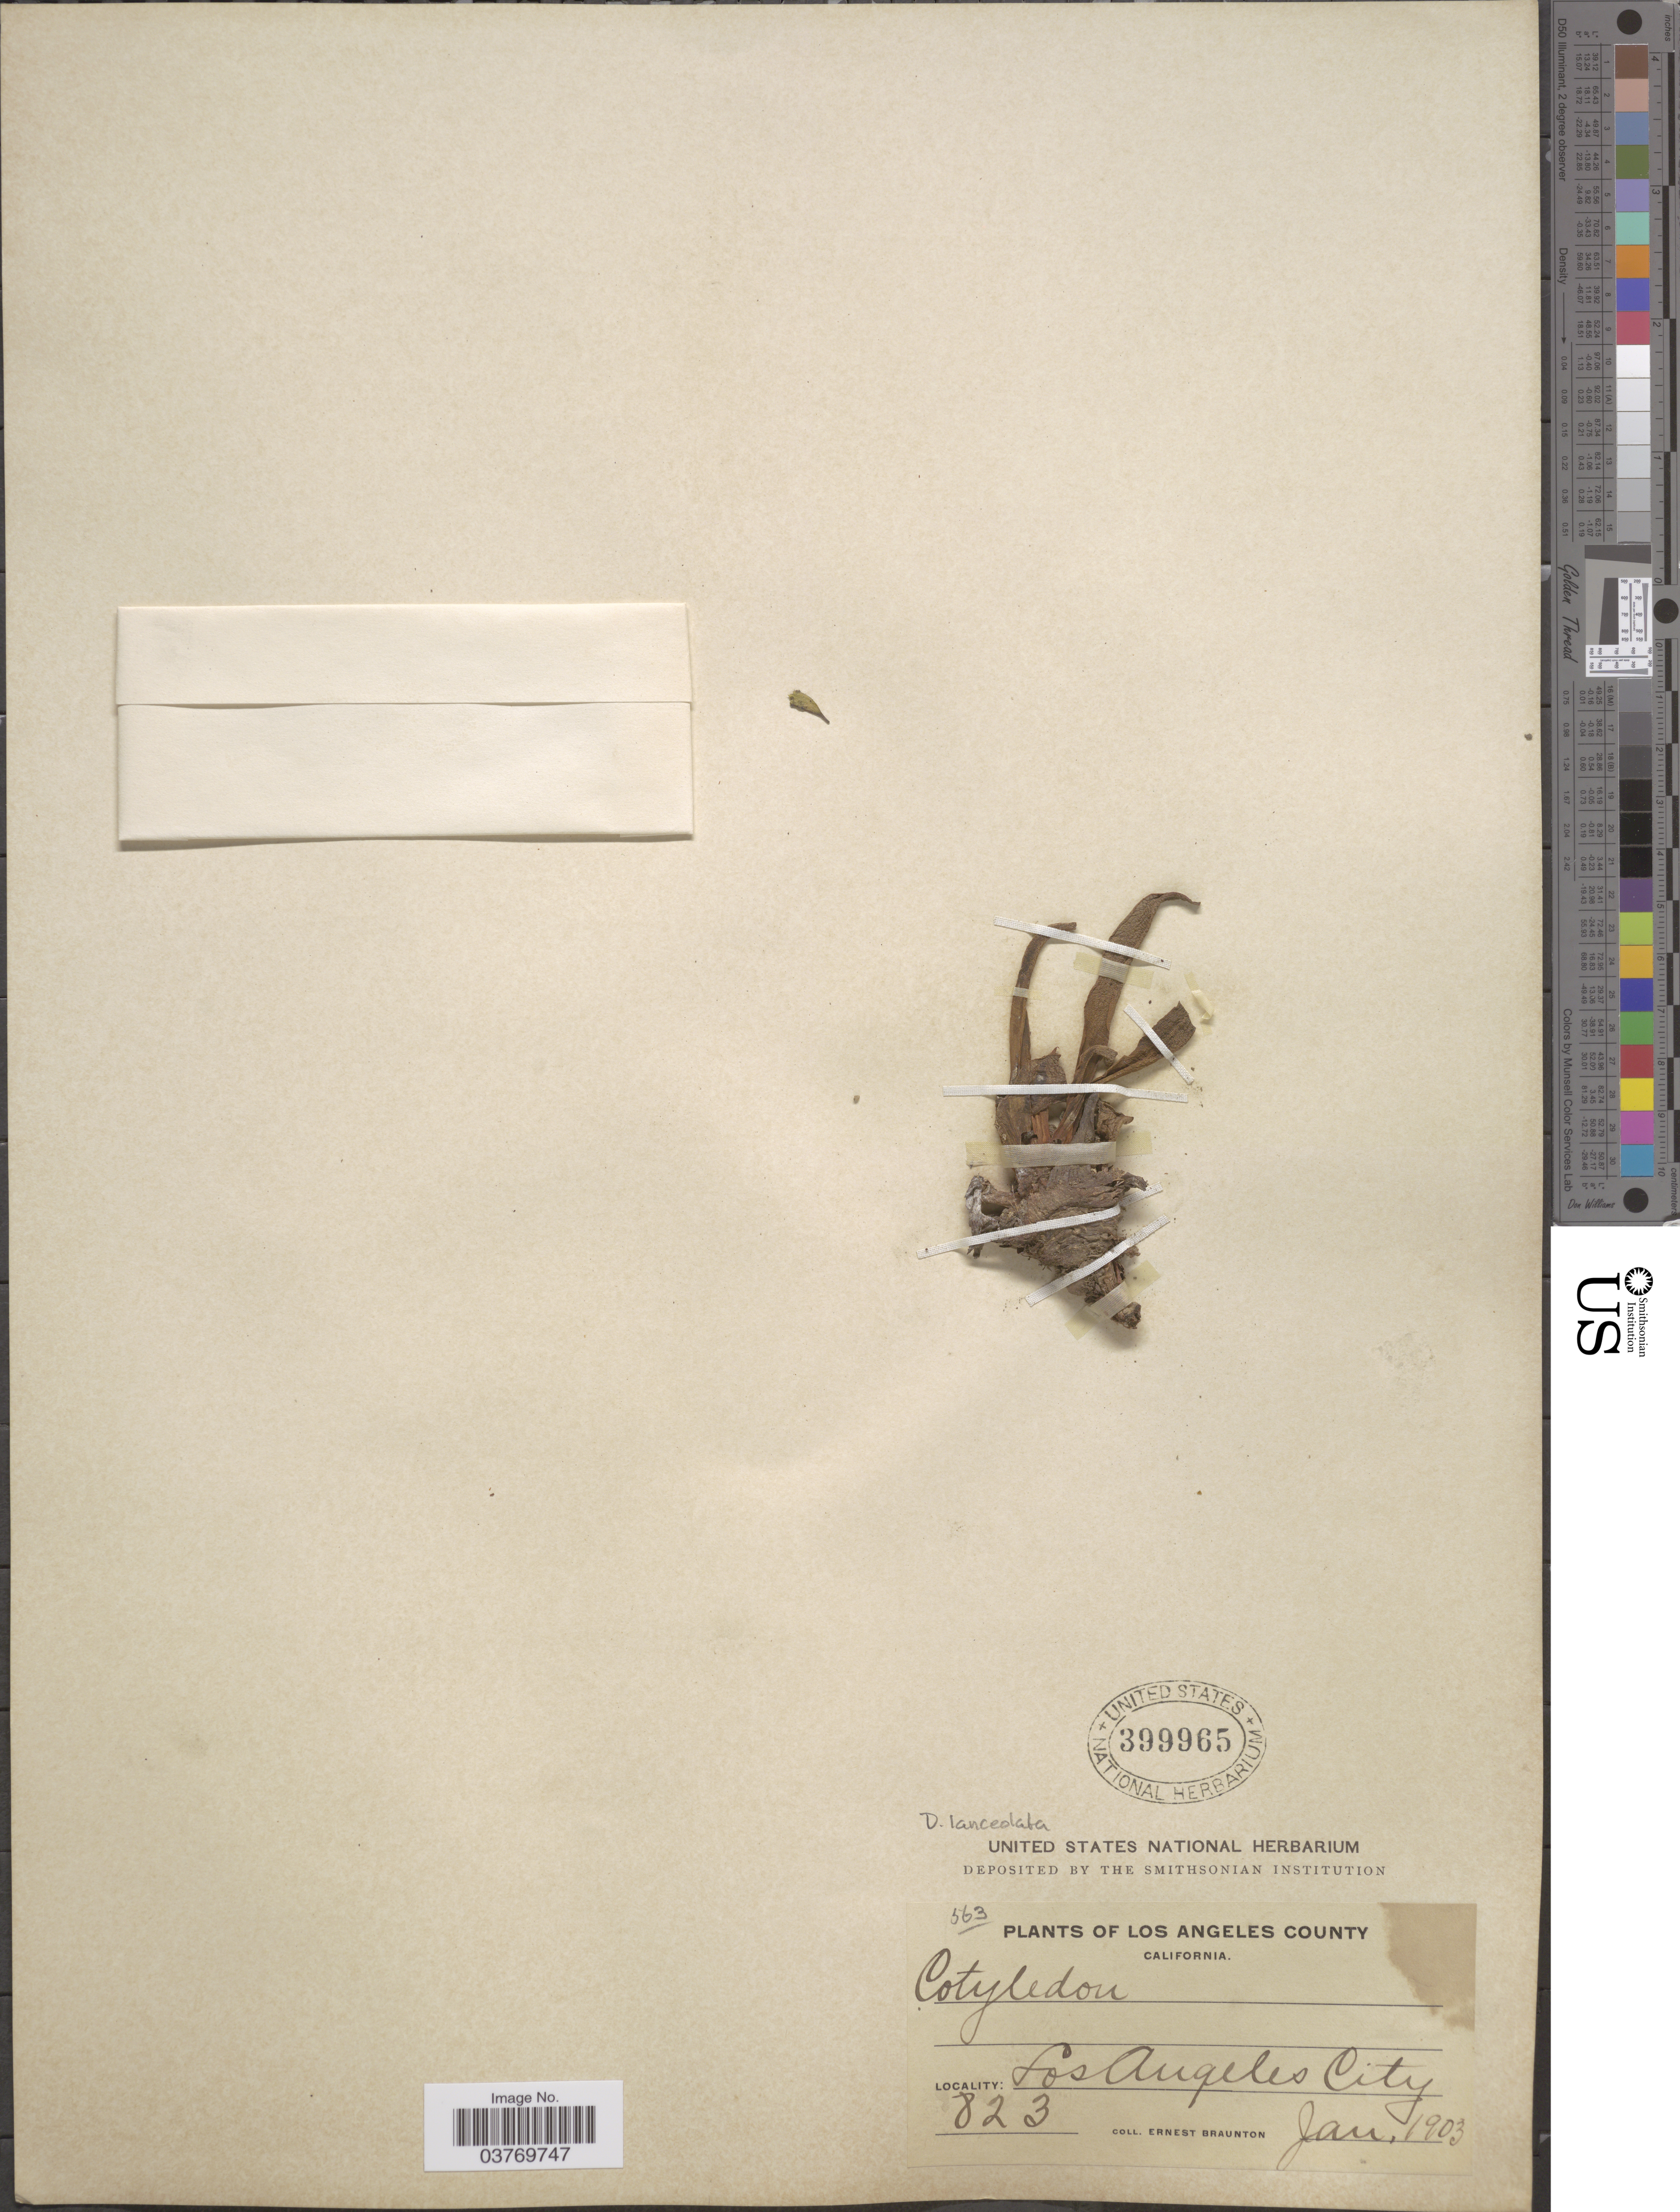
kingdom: Plantae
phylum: Tracheophyta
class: Magnoliopsida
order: Saxifragales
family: Crassulaceae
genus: Dudleya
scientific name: Dudleya lanceolata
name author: (Nutt.) Britton & Rose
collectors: E. Braunton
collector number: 823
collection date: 1903-01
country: United States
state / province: California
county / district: Los Angeles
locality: Los Angeles County. Los Angeles City.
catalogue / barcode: US 399965